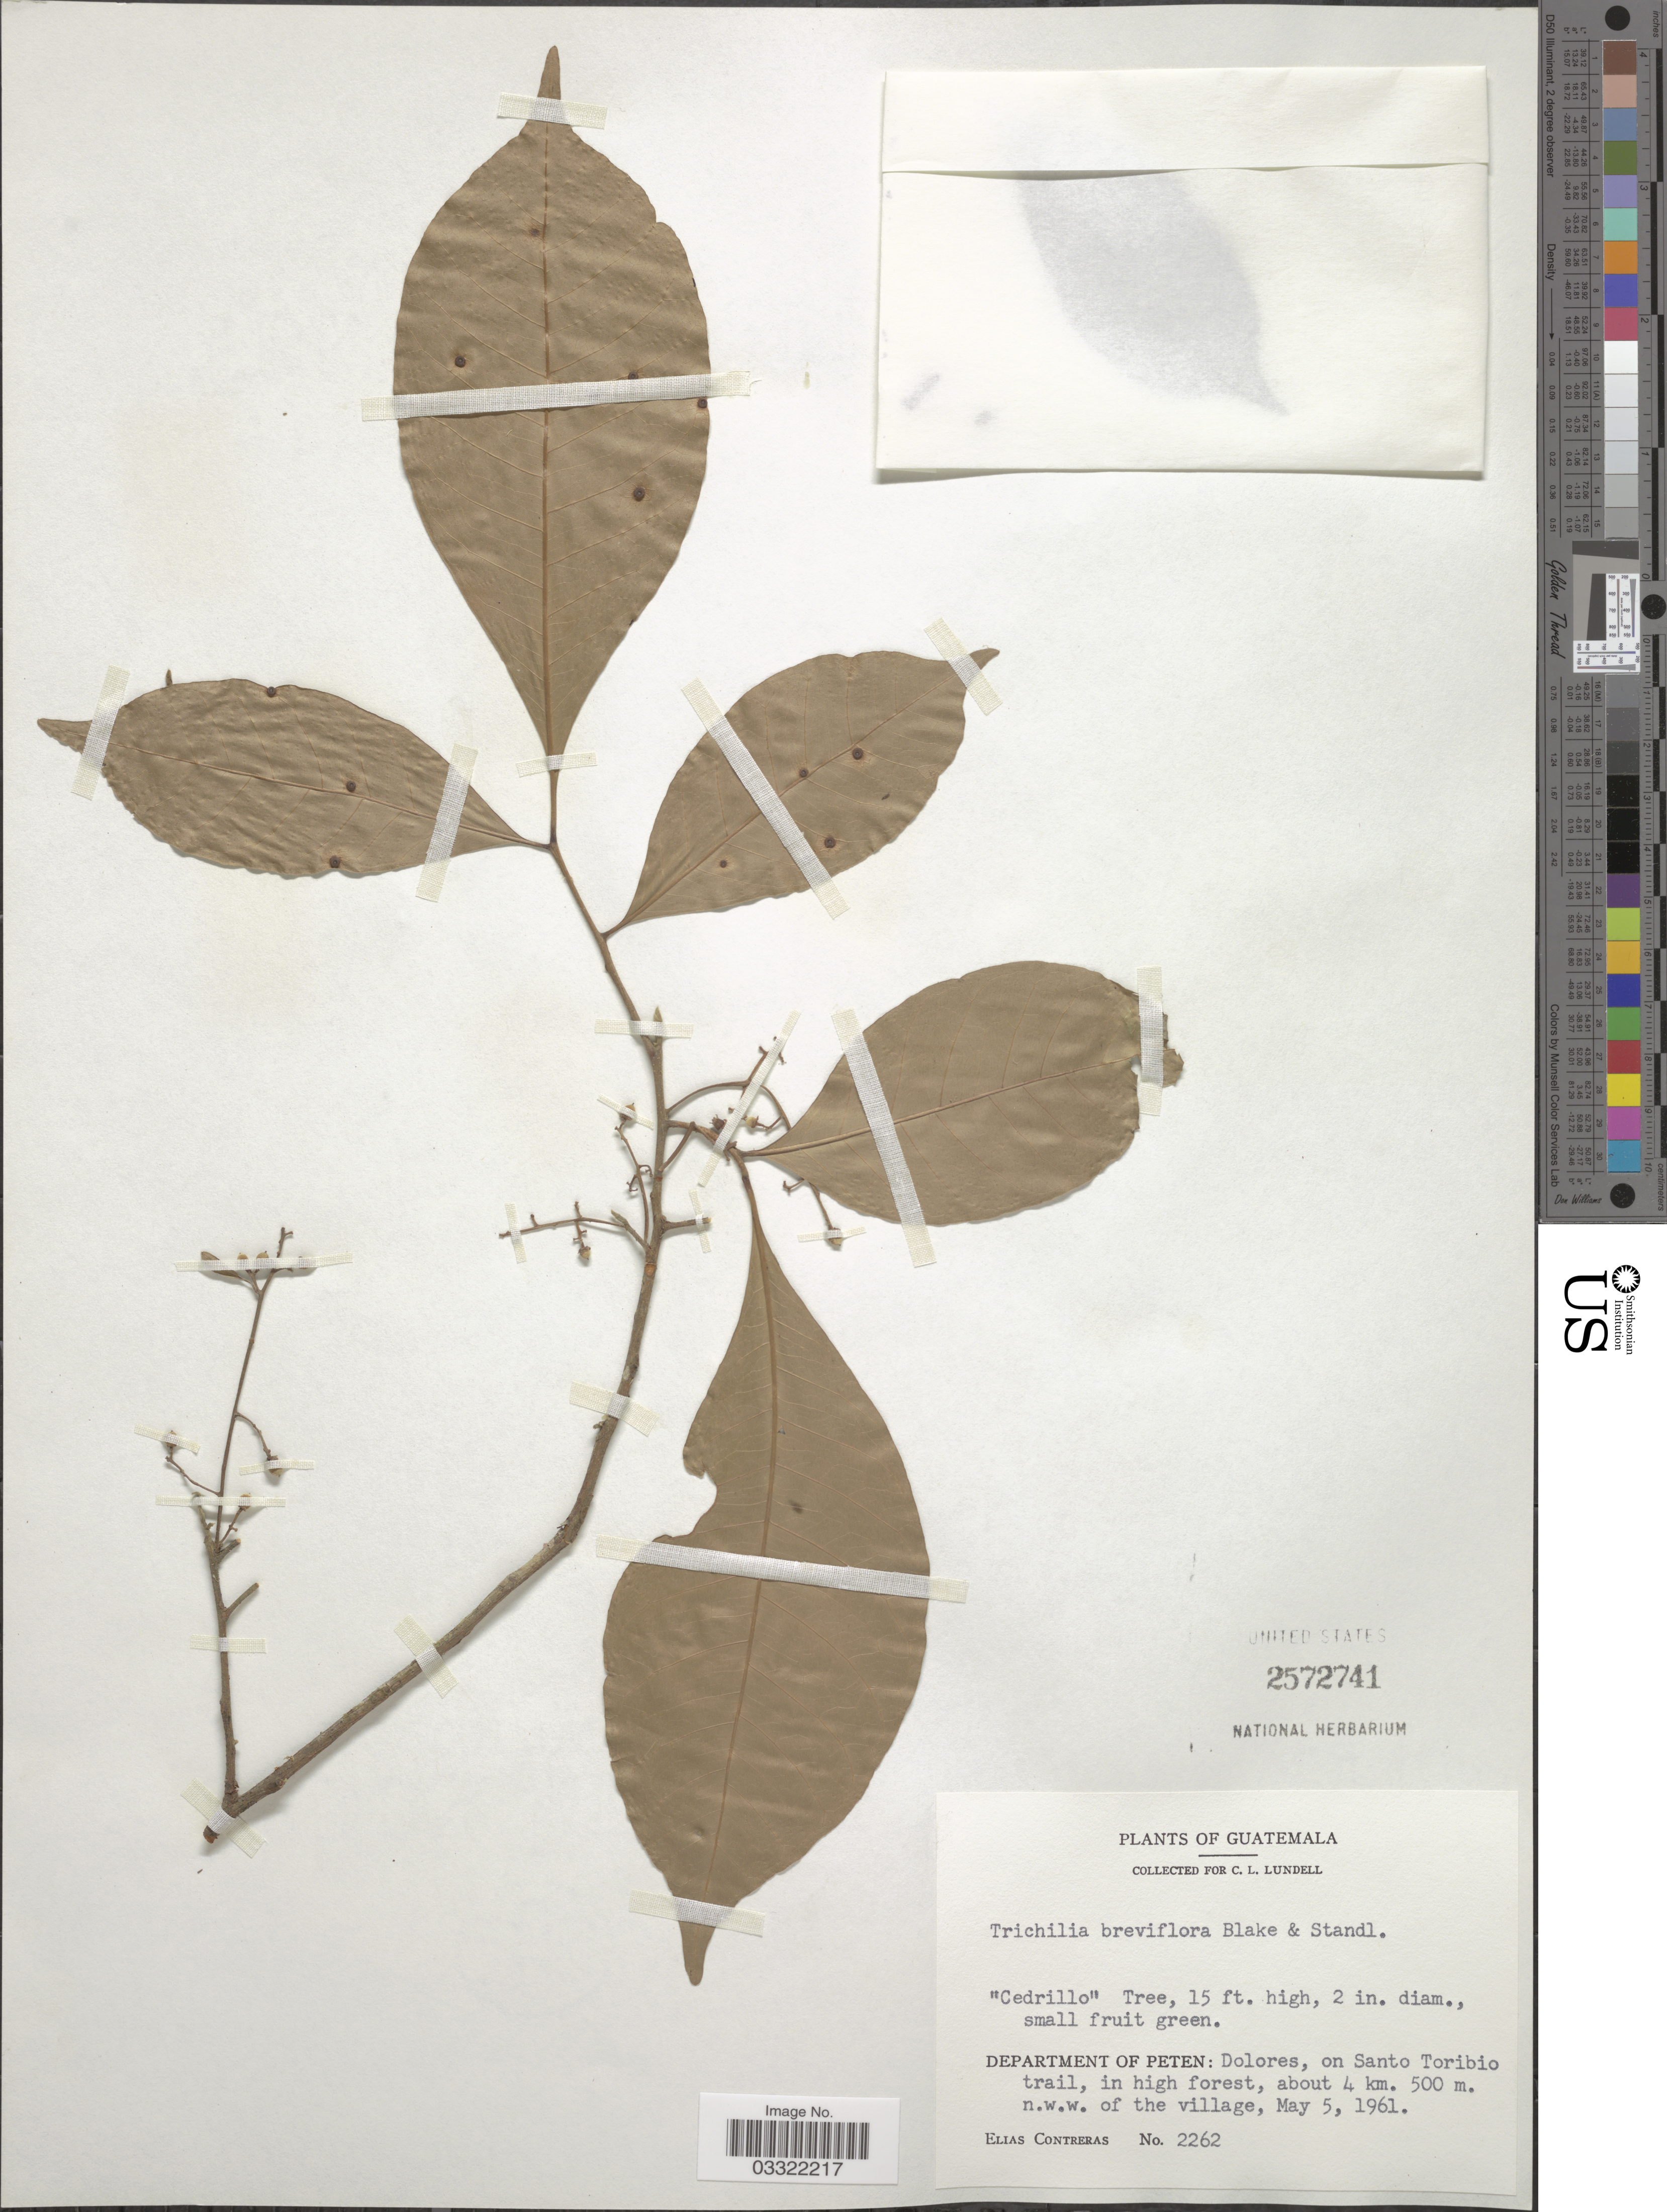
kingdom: Plantae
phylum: Tracheophyta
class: Magnoliopsida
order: Sapindales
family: Meliaceae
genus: Trichilia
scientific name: Trichilia breviflora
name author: S.F. Blake & Standl.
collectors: E. Contreras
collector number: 2262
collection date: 1961-05-05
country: Guatemala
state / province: El Petén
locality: Department of Peten: Dolores, on Santo Toribio trail, in high forest, about 4 km. n.w.w. of the village.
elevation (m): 500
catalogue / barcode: US 2572741